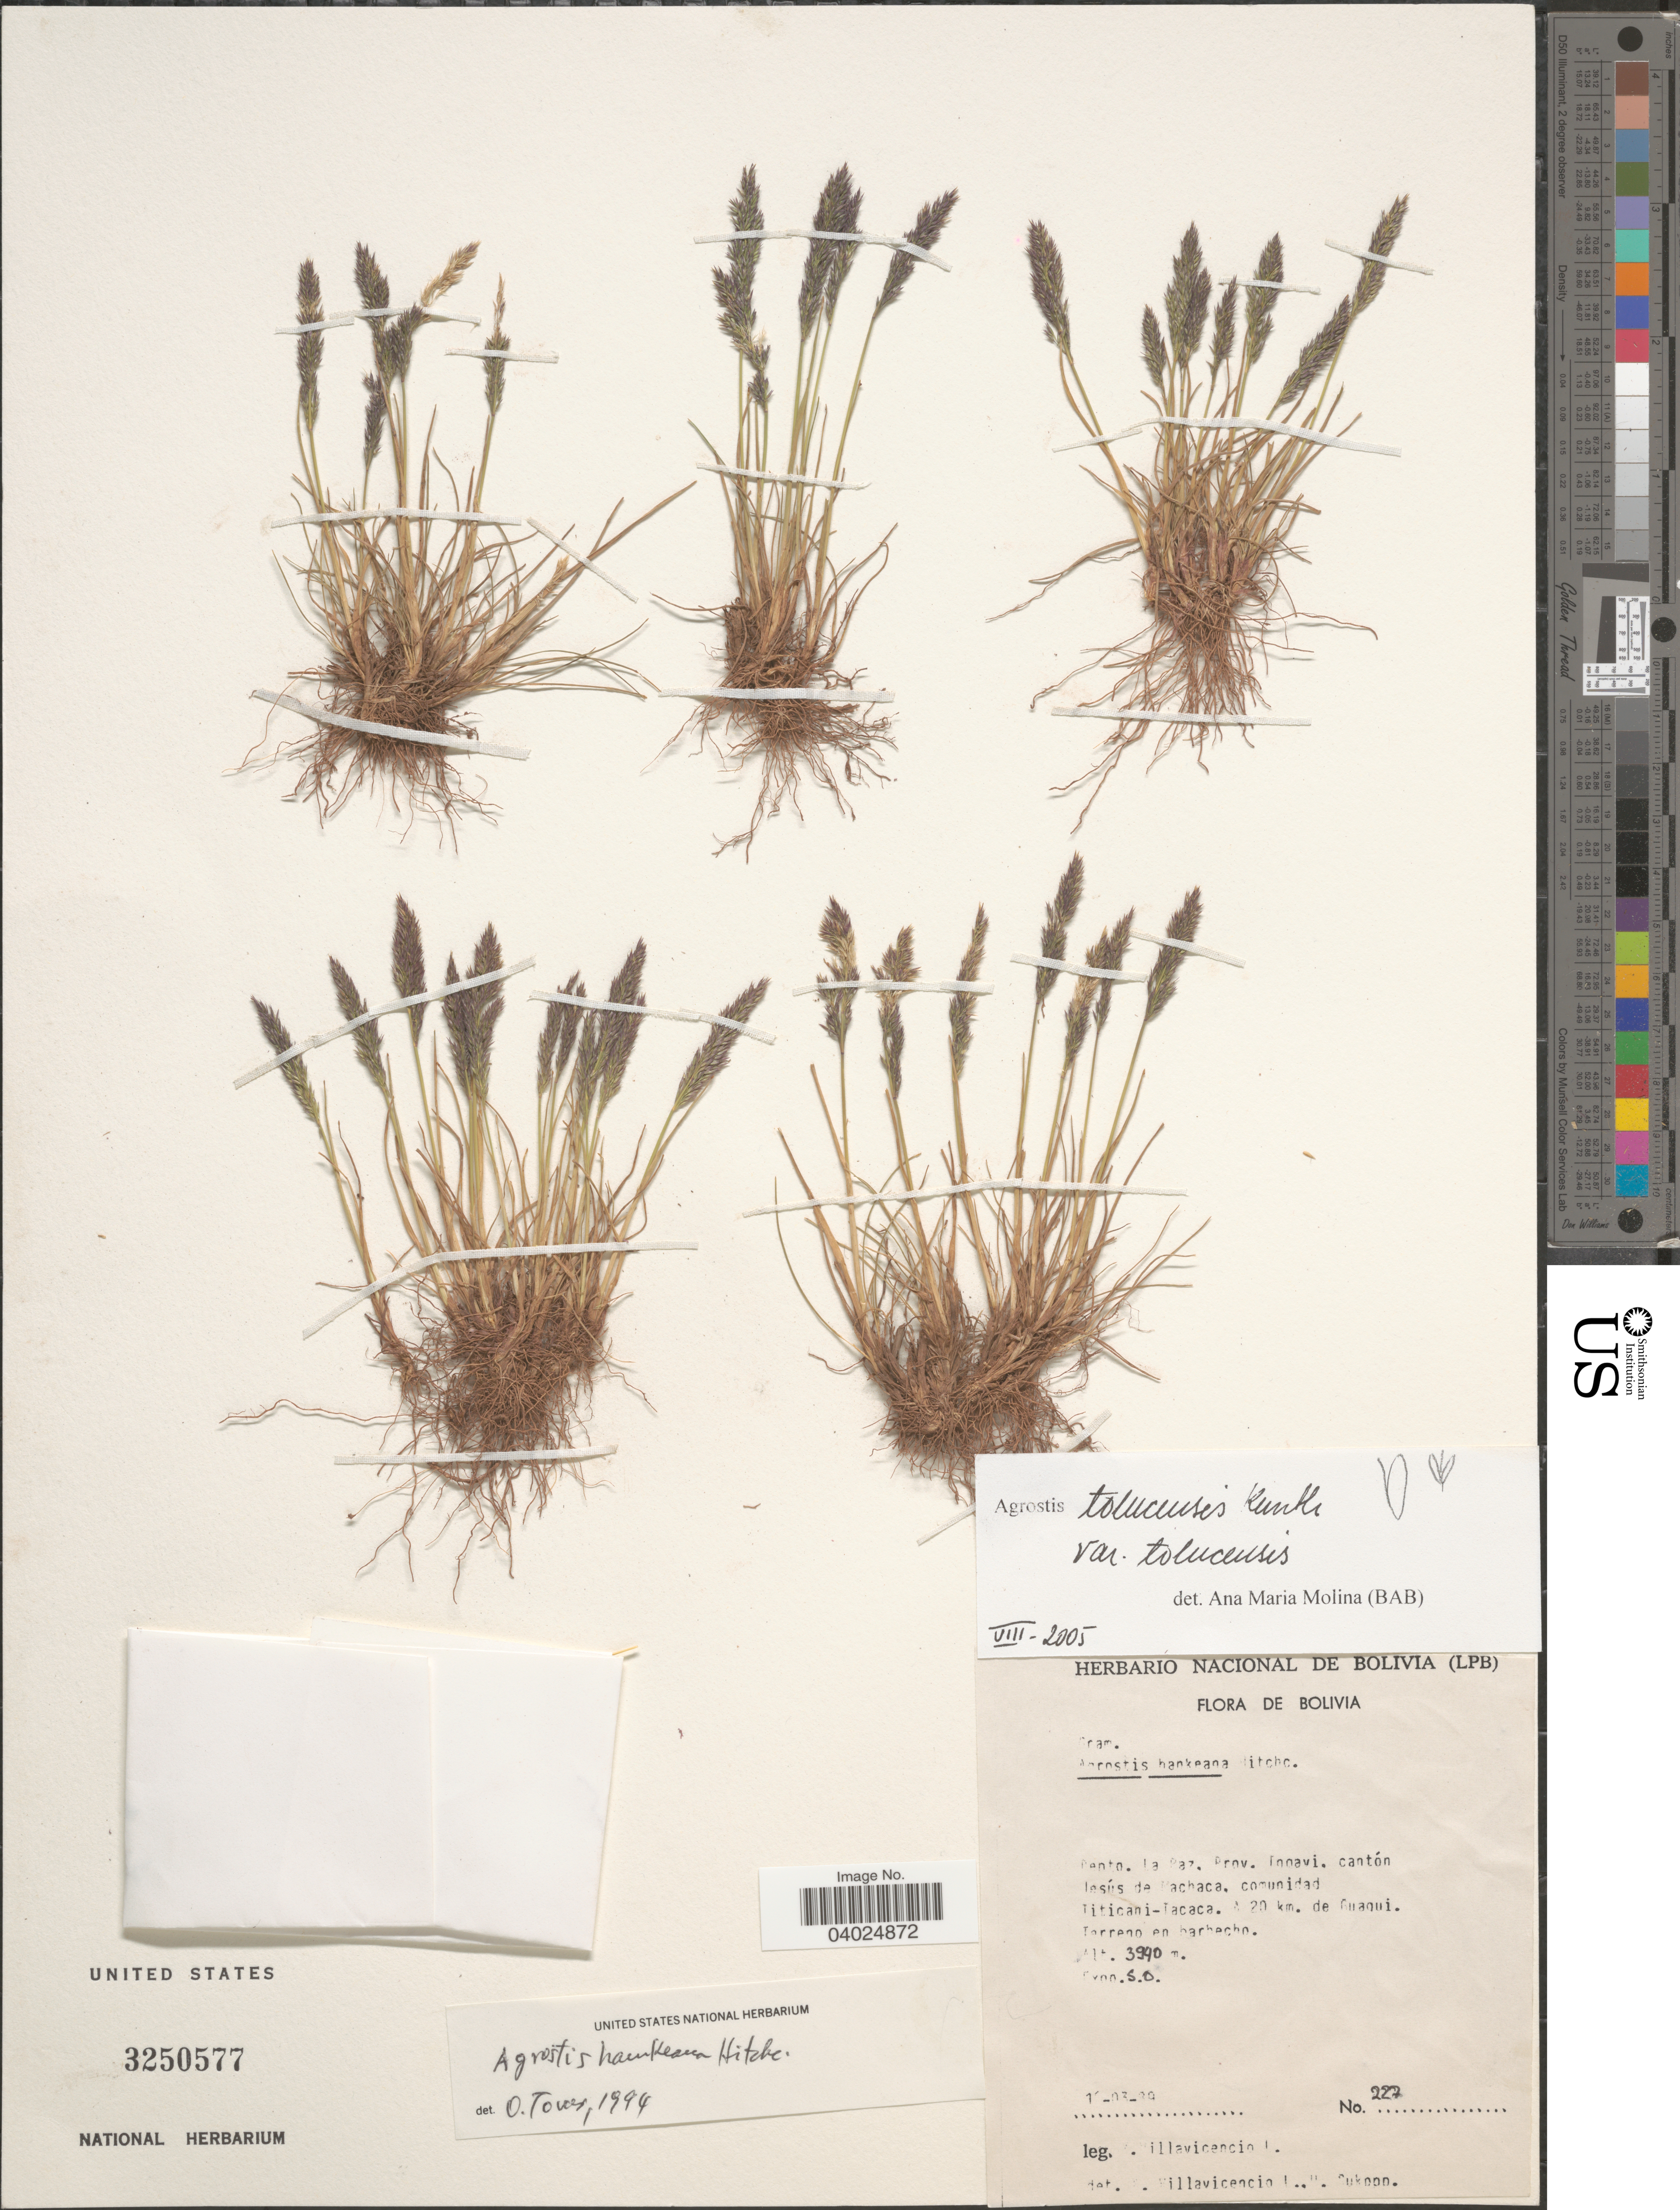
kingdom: Plantae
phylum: Tracheophyta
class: Liliopsida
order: Poales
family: Poaceae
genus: Agrostis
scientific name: Agrostis tolucensis Kunth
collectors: X. Villavicencio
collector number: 227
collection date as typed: Transcribed d/m/y: 1/3/89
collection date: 1989-03-01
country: Bolivia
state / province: La Paz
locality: Depto. La Paz. Prov. Ingavi. cantón Jesús de Pachaca, comunidad. Liticani-Lacaca. A 20 km. de Guaqui. Expo. S.O.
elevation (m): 3940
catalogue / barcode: US 3250577